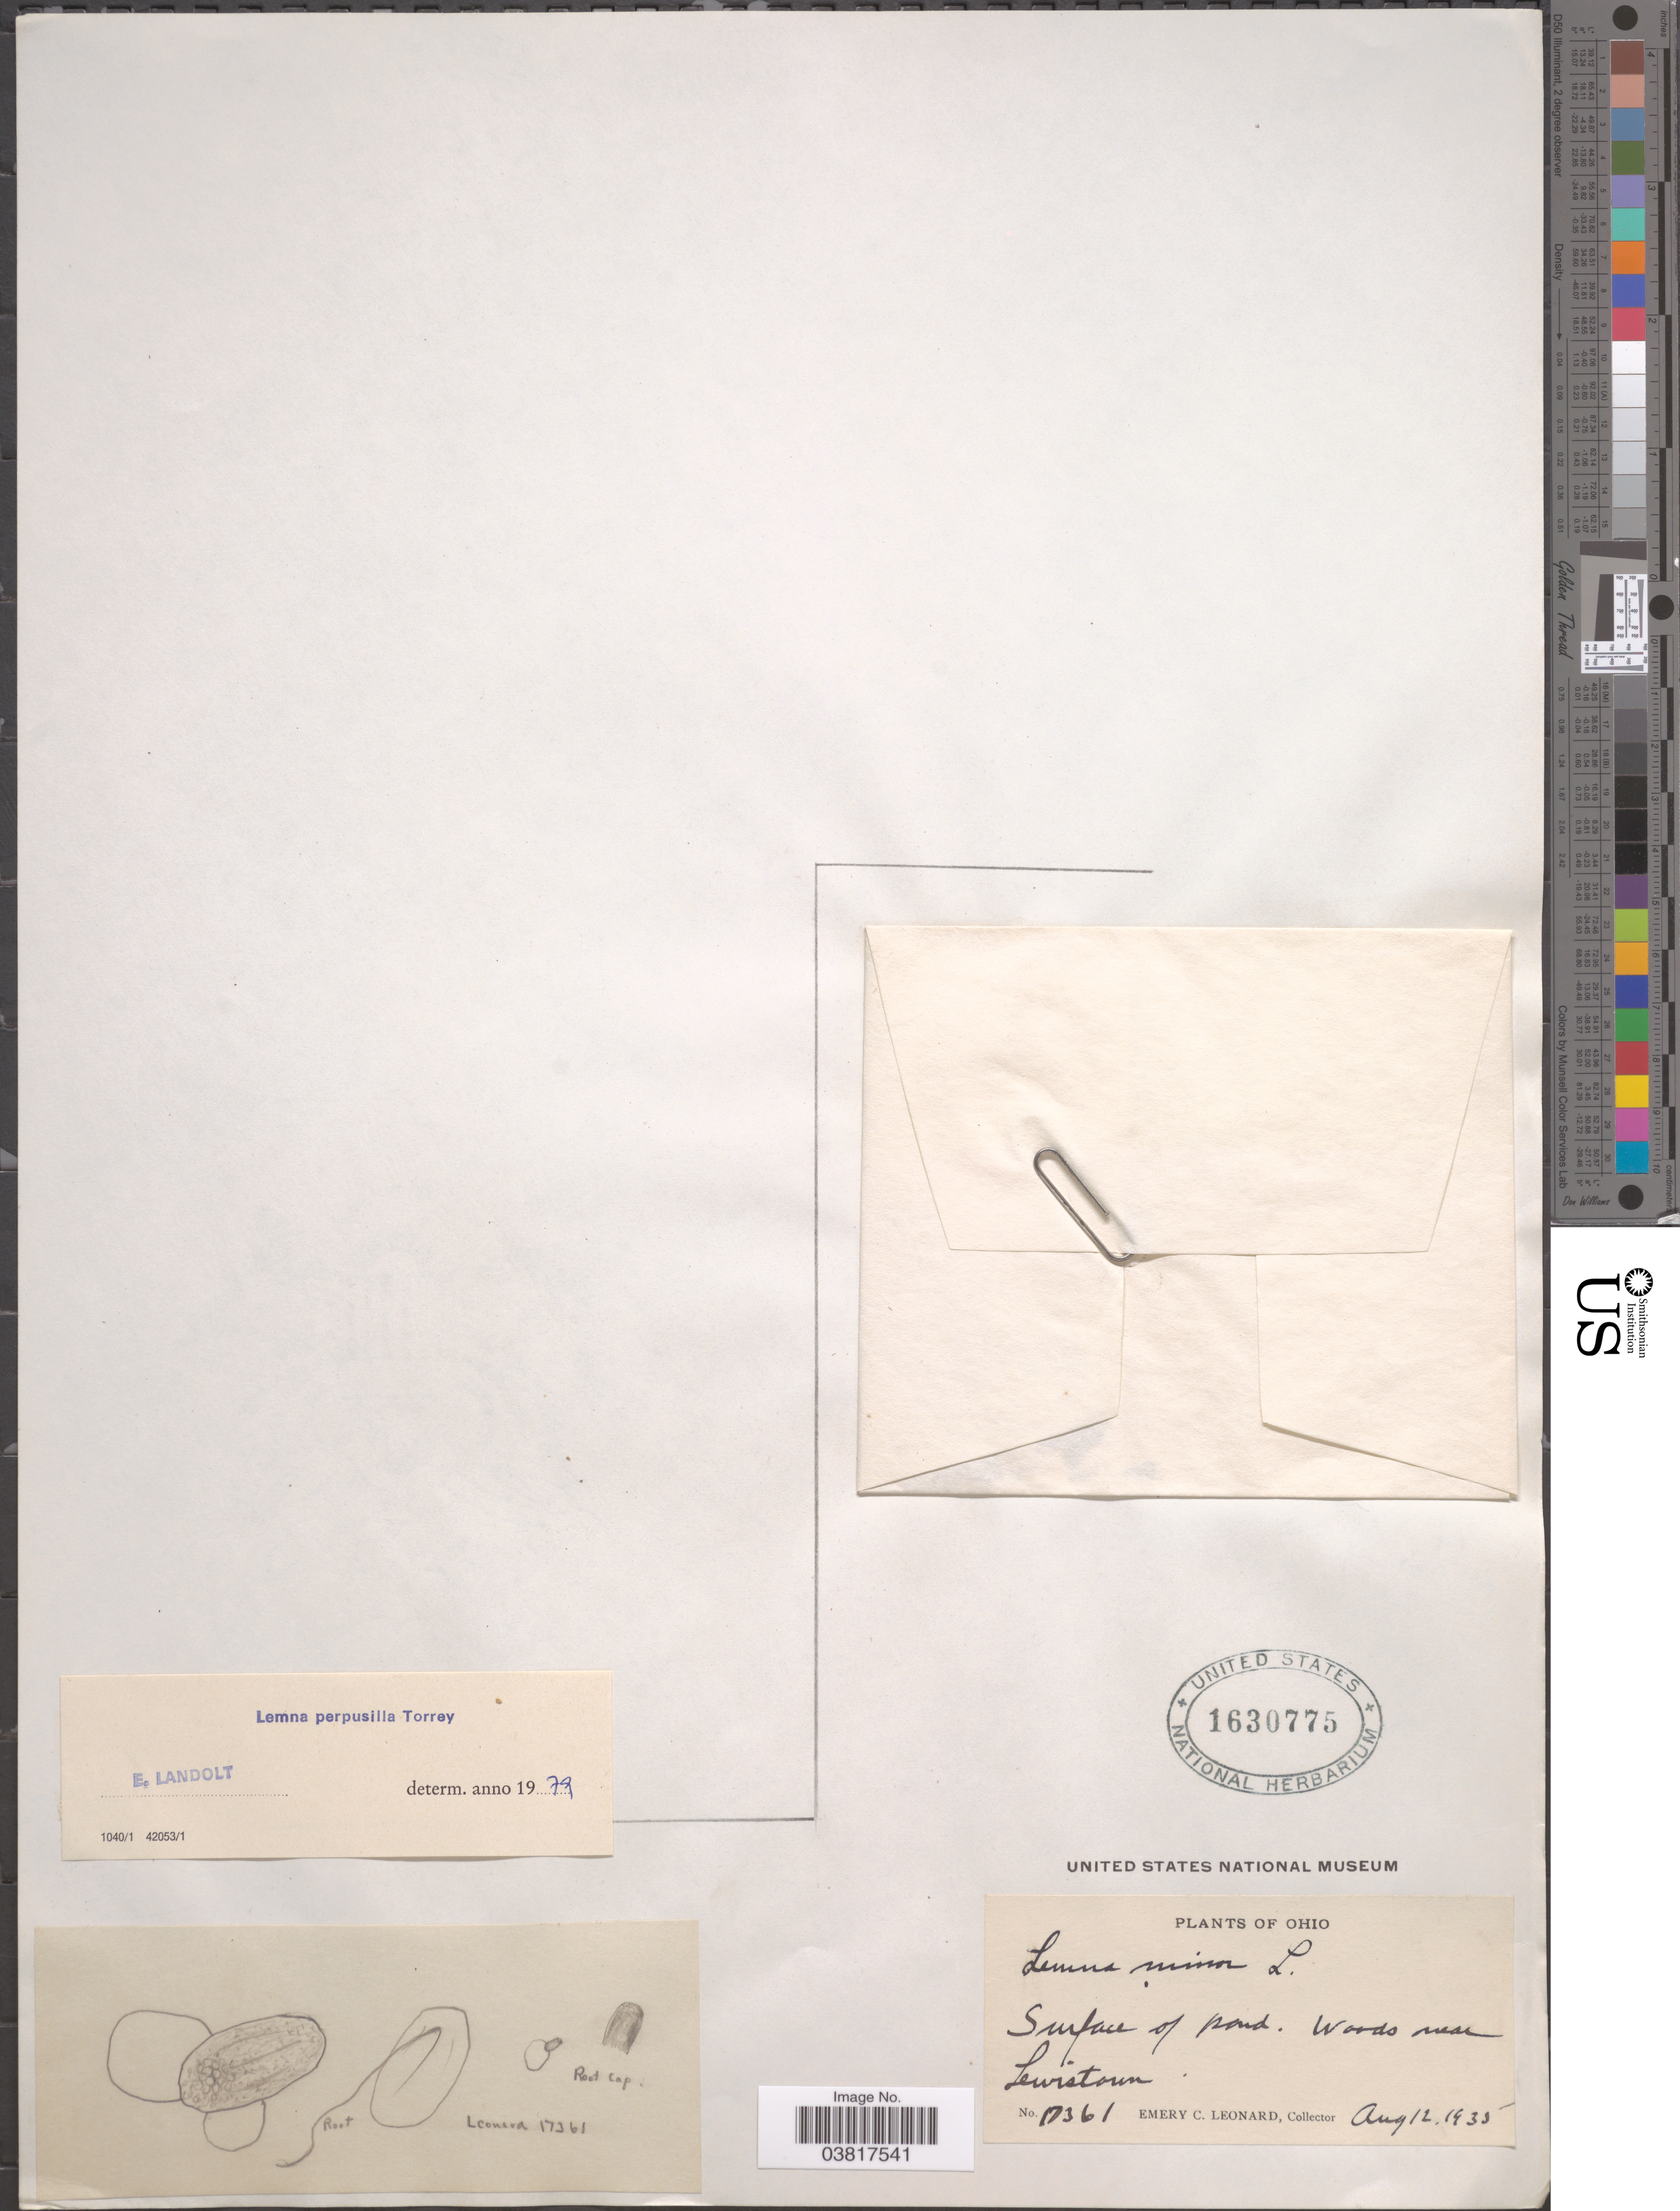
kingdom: Plantae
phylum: Tracheophyta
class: Liliopsida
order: Alismatales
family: Araceae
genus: Lemna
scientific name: Lemna perpusilla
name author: Torr.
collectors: E. C. Leonard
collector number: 10361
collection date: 1935-08-12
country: United States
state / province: Ohio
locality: Surface of pond. Woods near Lewistown.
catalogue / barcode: US 1630775